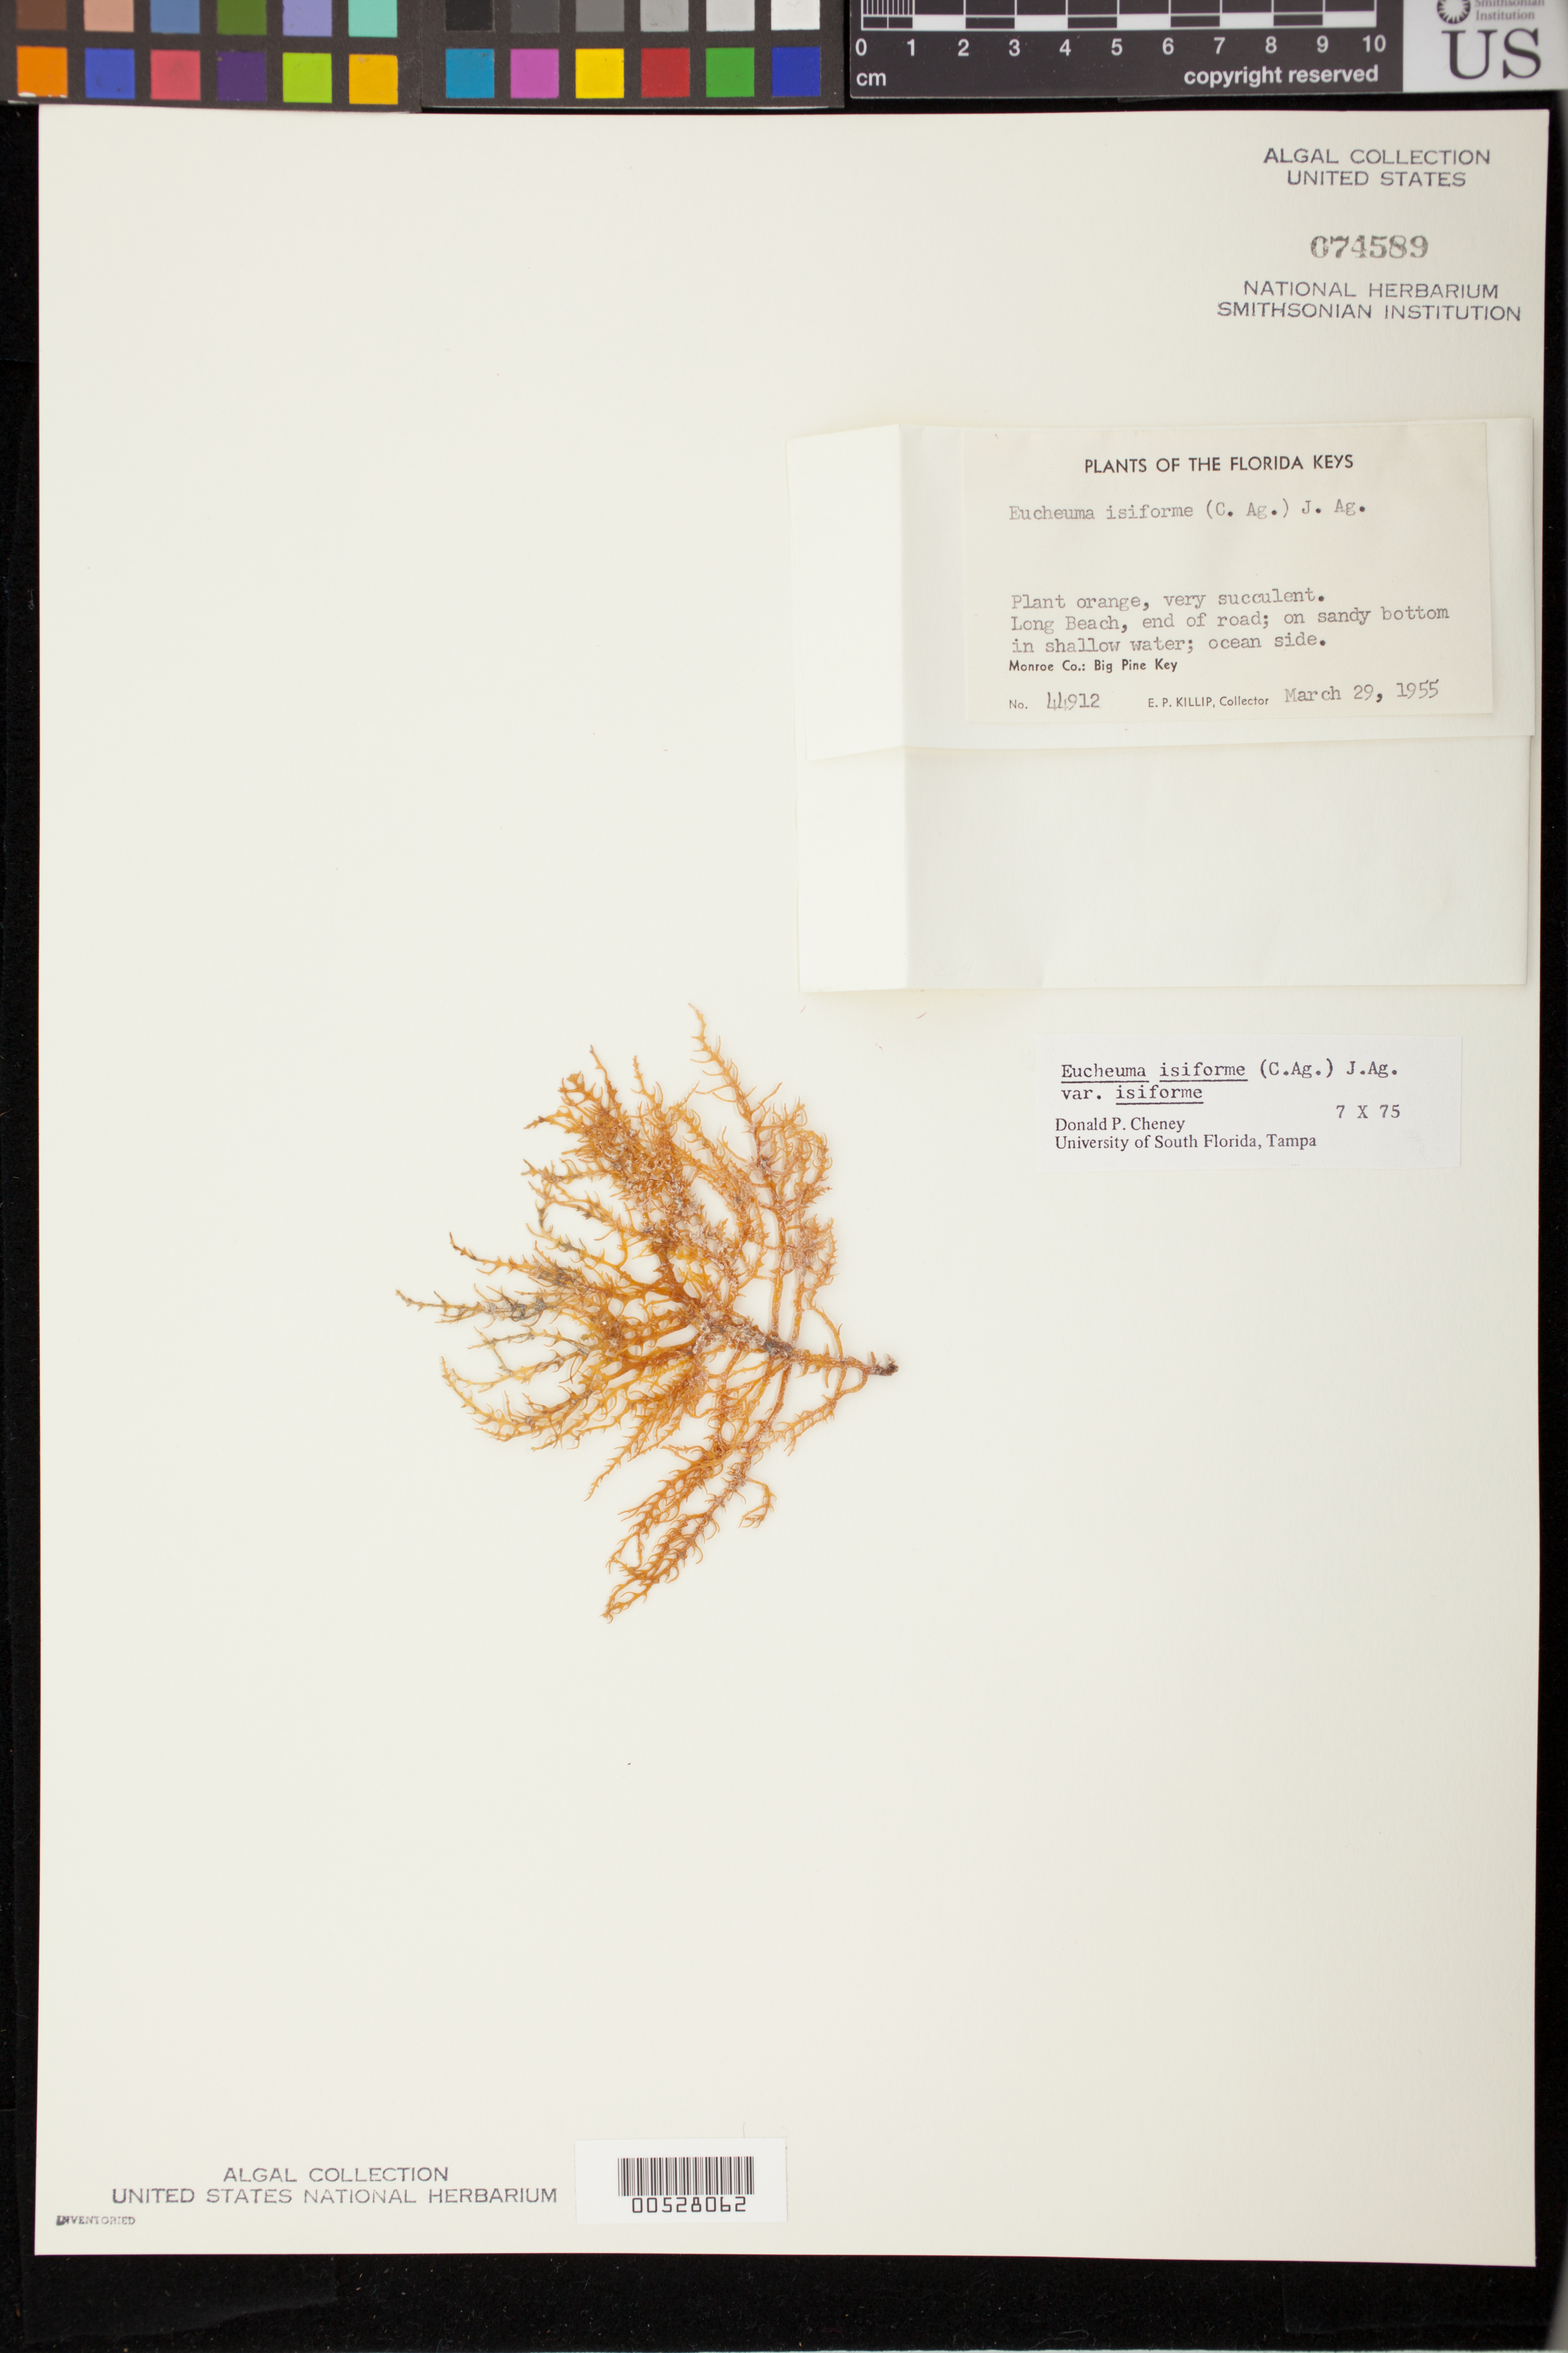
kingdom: Plantae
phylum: Rhodophyta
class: Florideophyceae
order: Gigartinales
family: Solieriaceae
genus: Eucheumatopsis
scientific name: Eucheumatopsis isiformis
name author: (C. Agardh) M.L. Núñez-Resendiz et al.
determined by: Algae name updating Project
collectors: E. P. Killip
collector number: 44912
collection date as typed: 29 Mar 1955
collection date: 1955-03-29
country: United States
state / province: Florida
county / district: Monroe County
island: Big Pine Key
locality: Long Beach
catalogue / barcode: US 74589